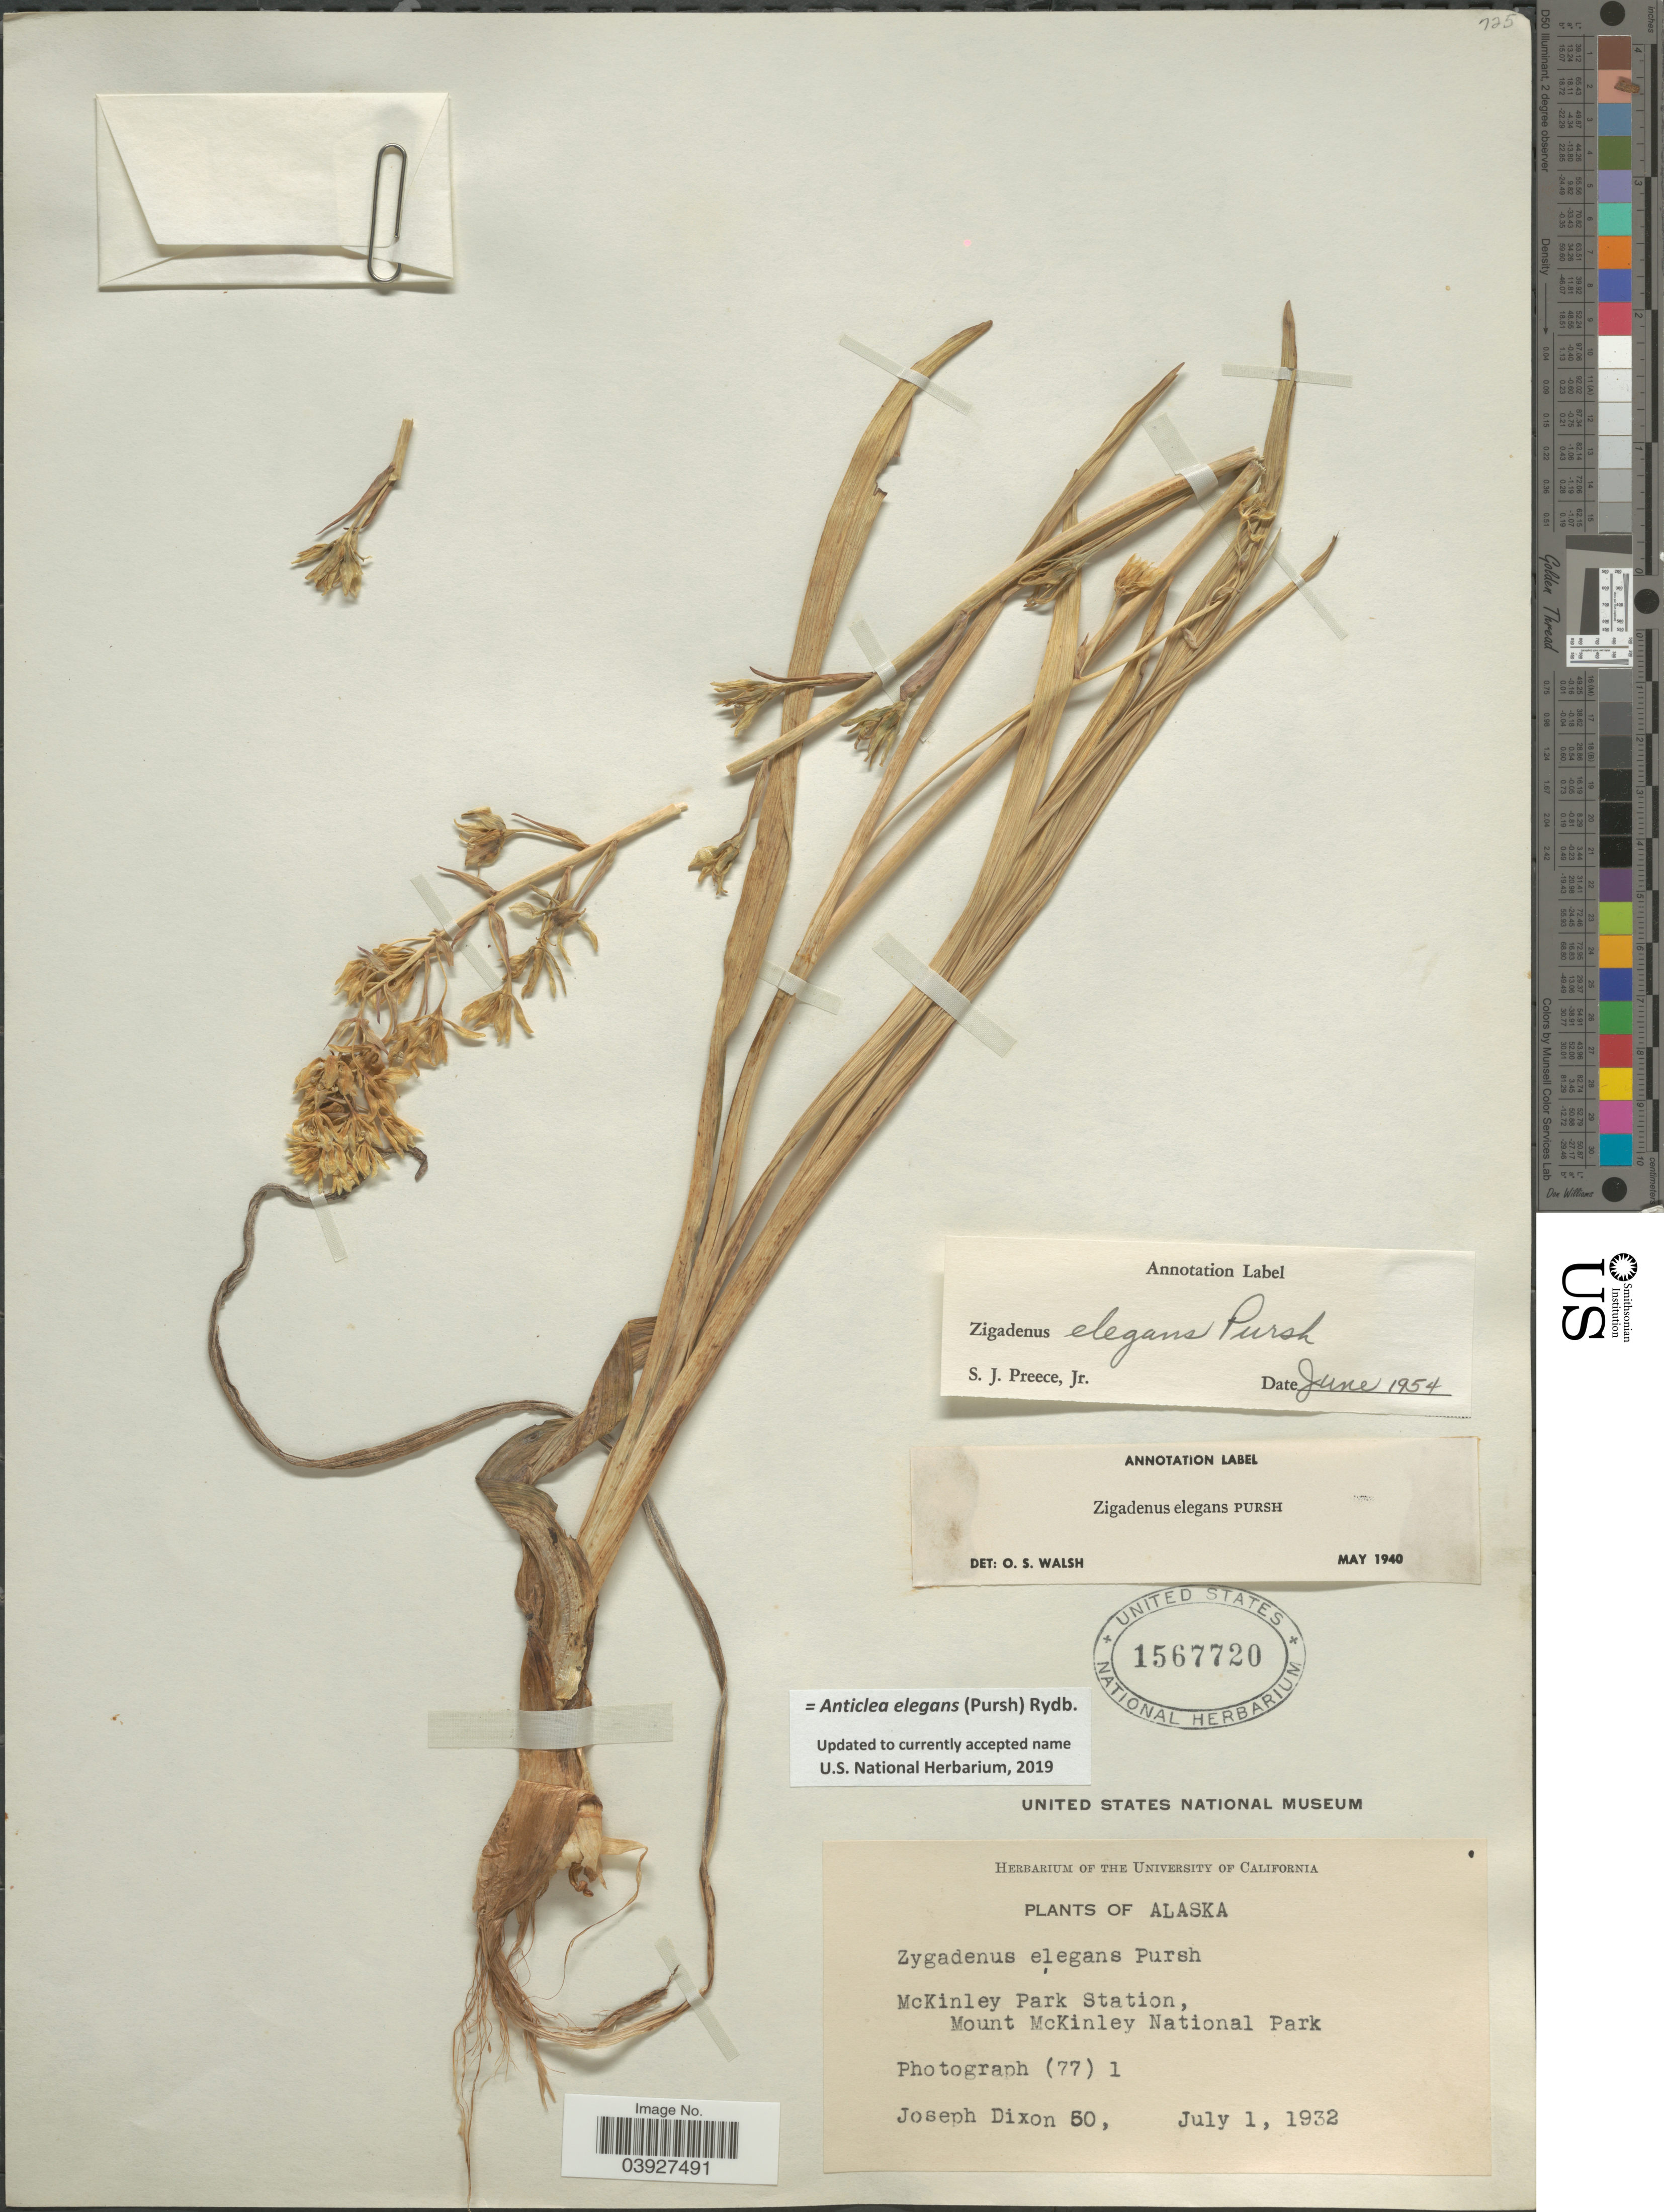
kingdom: Plantae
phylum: Tracheophyta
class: Liliopsida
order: Liliales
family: Melanthiaceae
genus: Anticlea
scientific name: Anticlea elegans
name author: (Pursh) Rydb.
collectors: J. Dixon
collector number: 50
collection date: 1932-07-01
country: United States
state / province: Alaska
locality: McKinley Park Station, Mount McKinley National Park. Photograph (77) 1.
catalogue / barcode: US 1567720